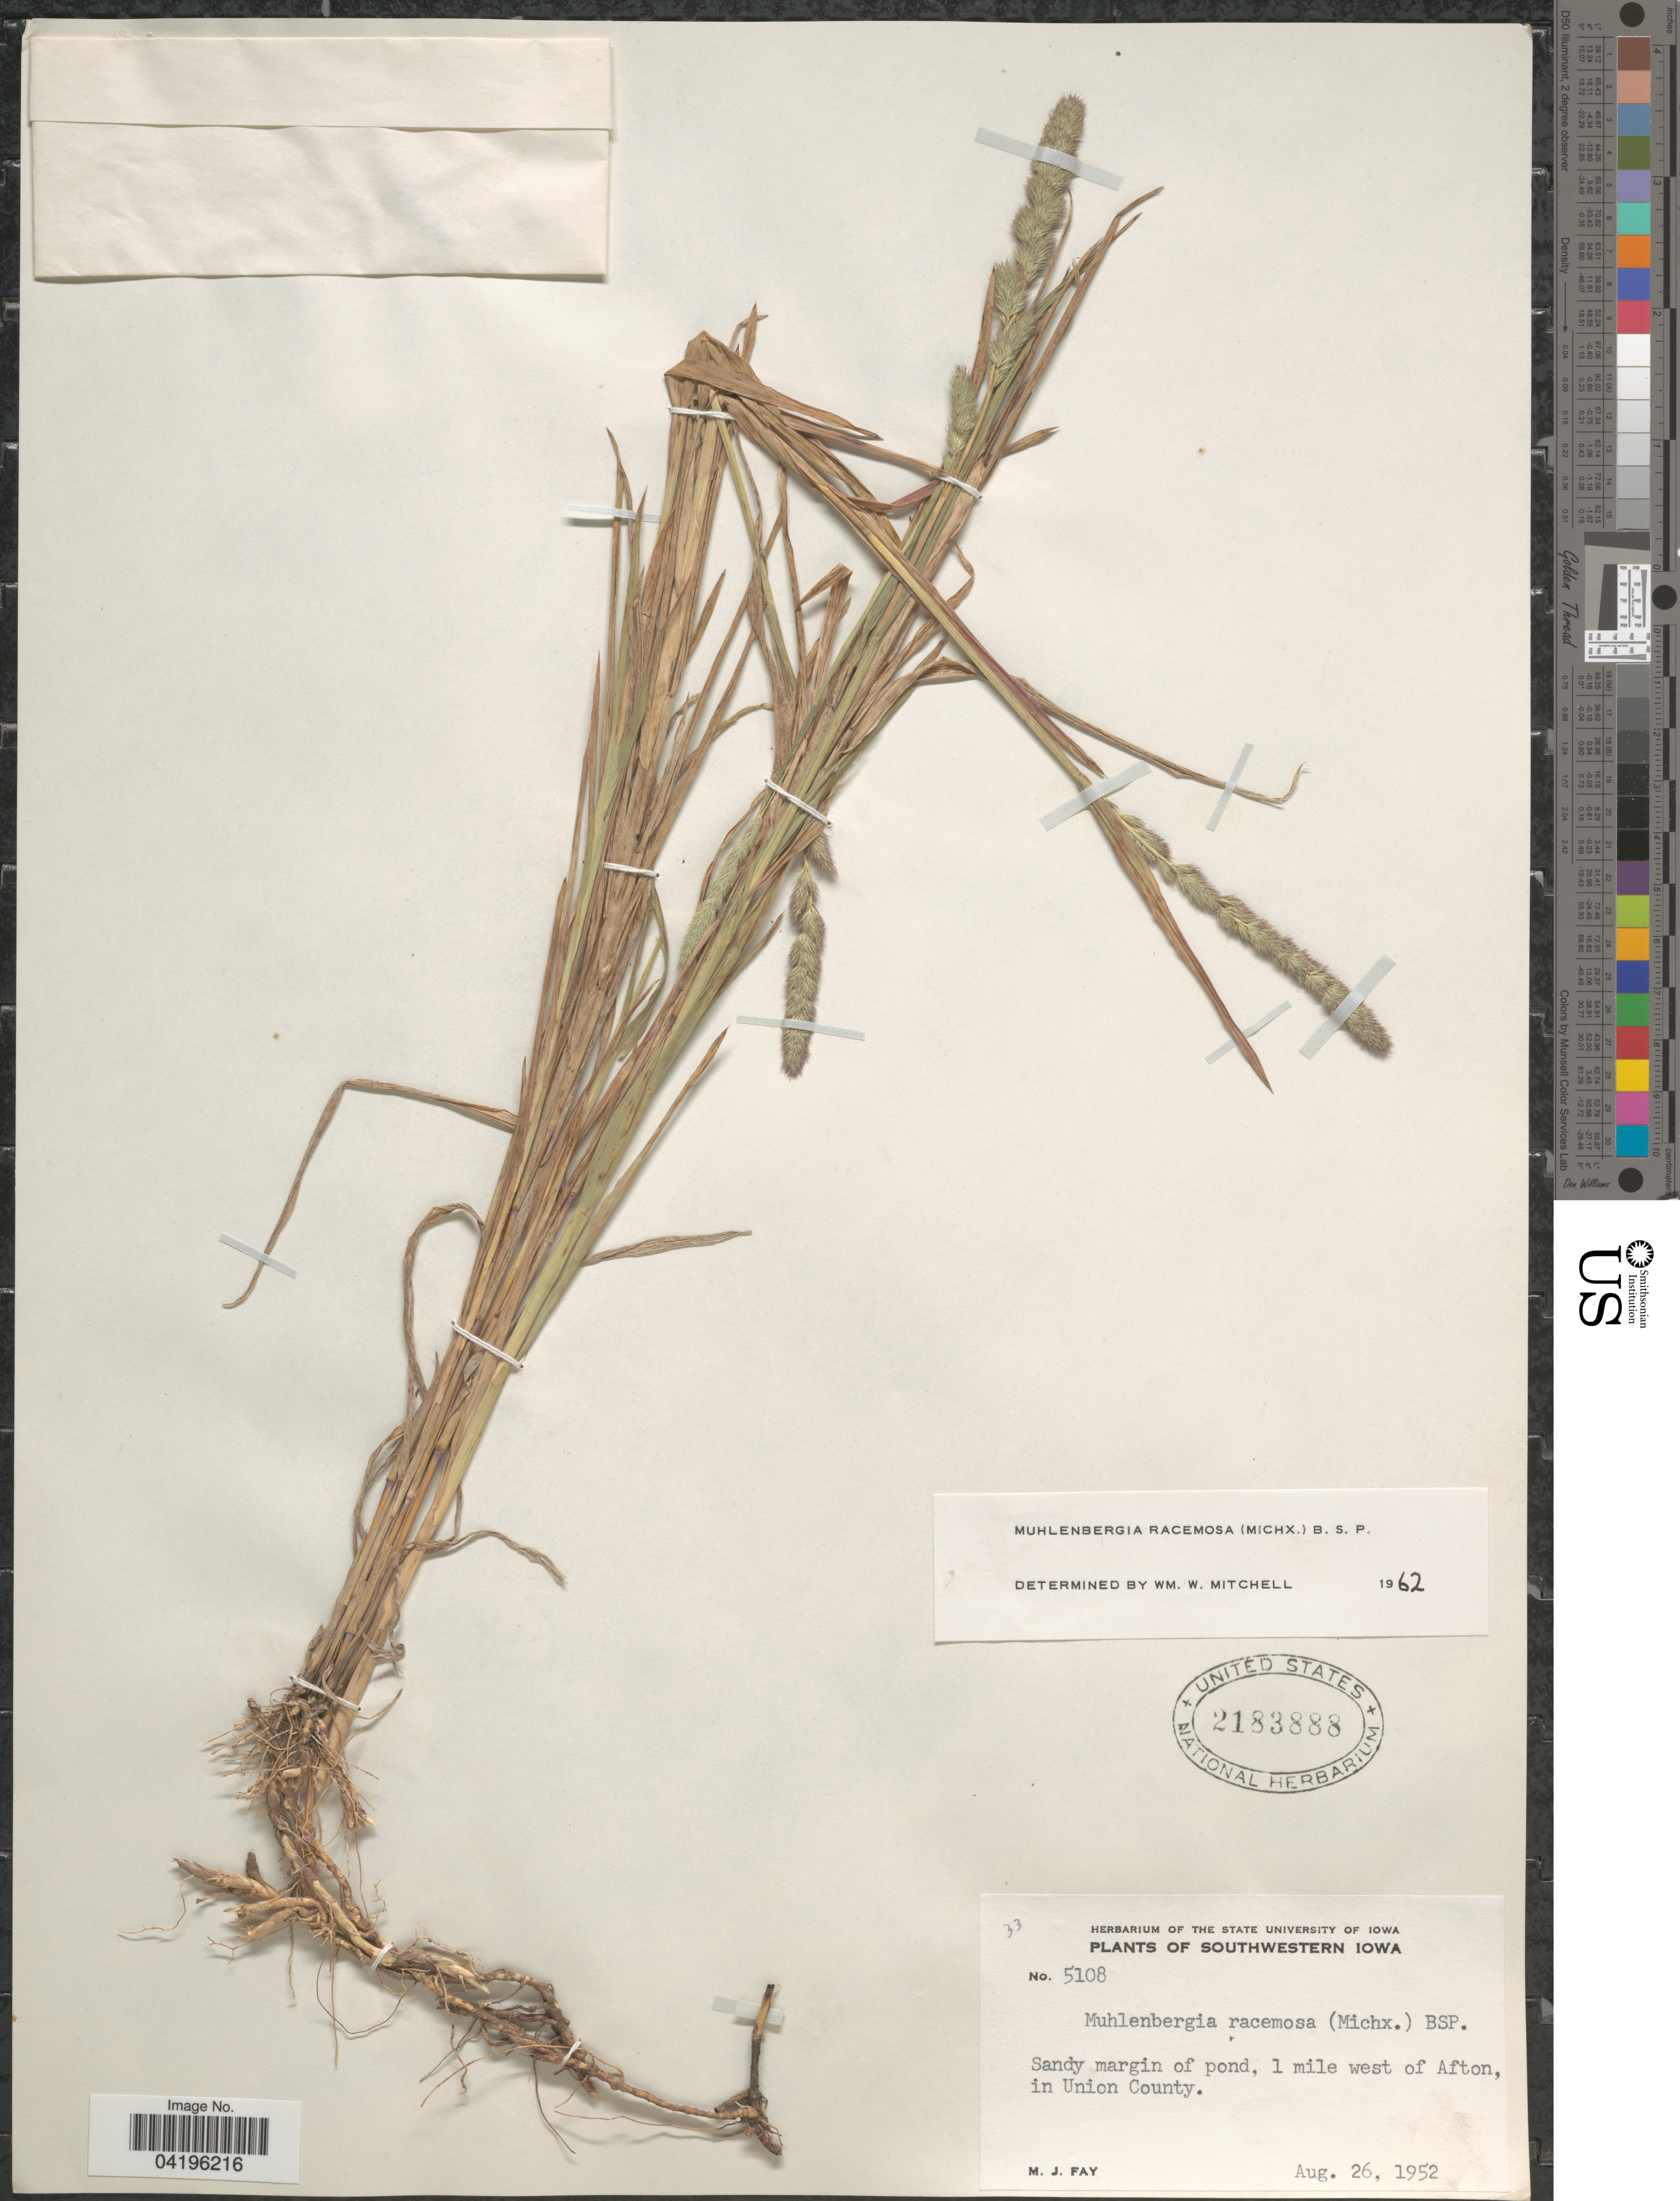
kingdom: Plantae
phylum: Tracheophyta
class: Liliopsida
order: Poales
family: Poaceae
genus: Muhlenbergia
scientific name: Muhlenbergia racemosa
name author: (Michx.) Britton et al.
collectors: M. Fay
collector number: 5108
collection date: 1952-08-26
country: United States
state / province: Iowa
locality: Southwestern Iowa. Sandy margin of pond, 1 mile west of Afton, in Union County.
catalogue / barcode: US 2183888